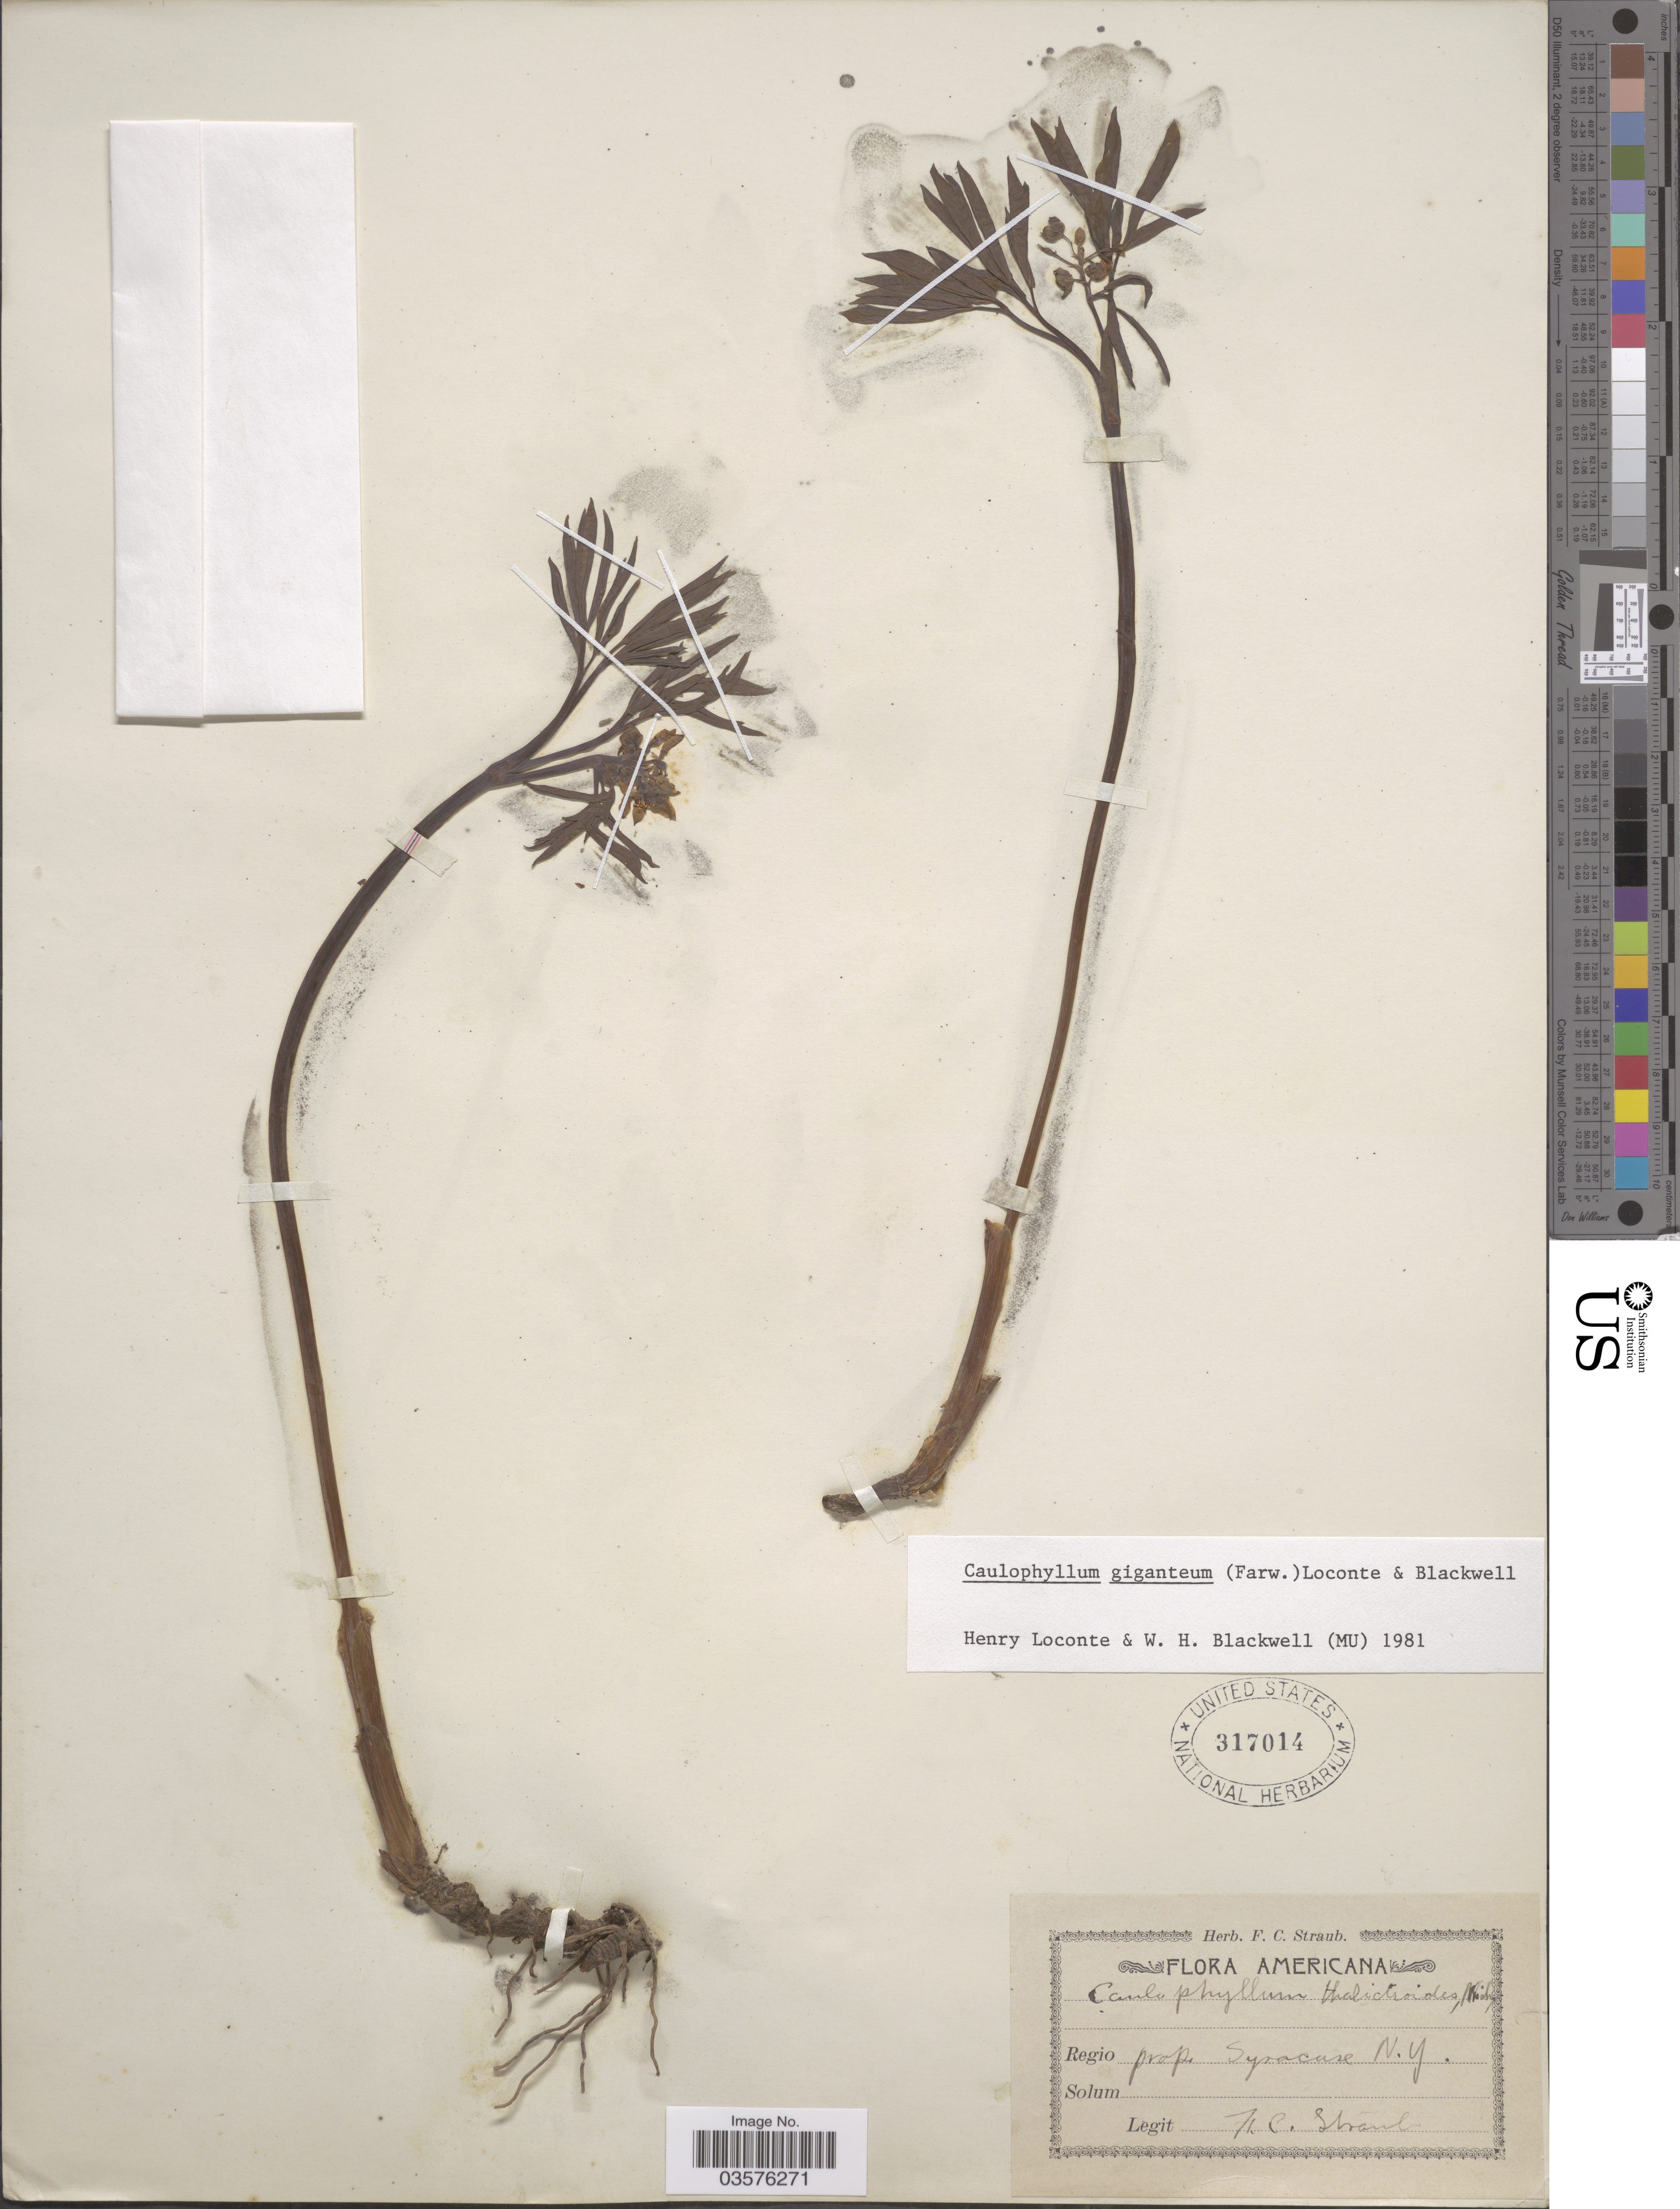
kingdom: Plantae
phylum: Tracheophyta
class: Magnoliopsida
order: Ranunculales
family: Berberidaceae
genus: Caulophyllum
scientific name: Caulophyllum giganteum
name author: (Farw.) Loconte & W.H. Blackw.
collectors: F. Straub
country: United States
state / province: New York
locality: Regio prope Syracuse.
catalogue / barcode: US 317014